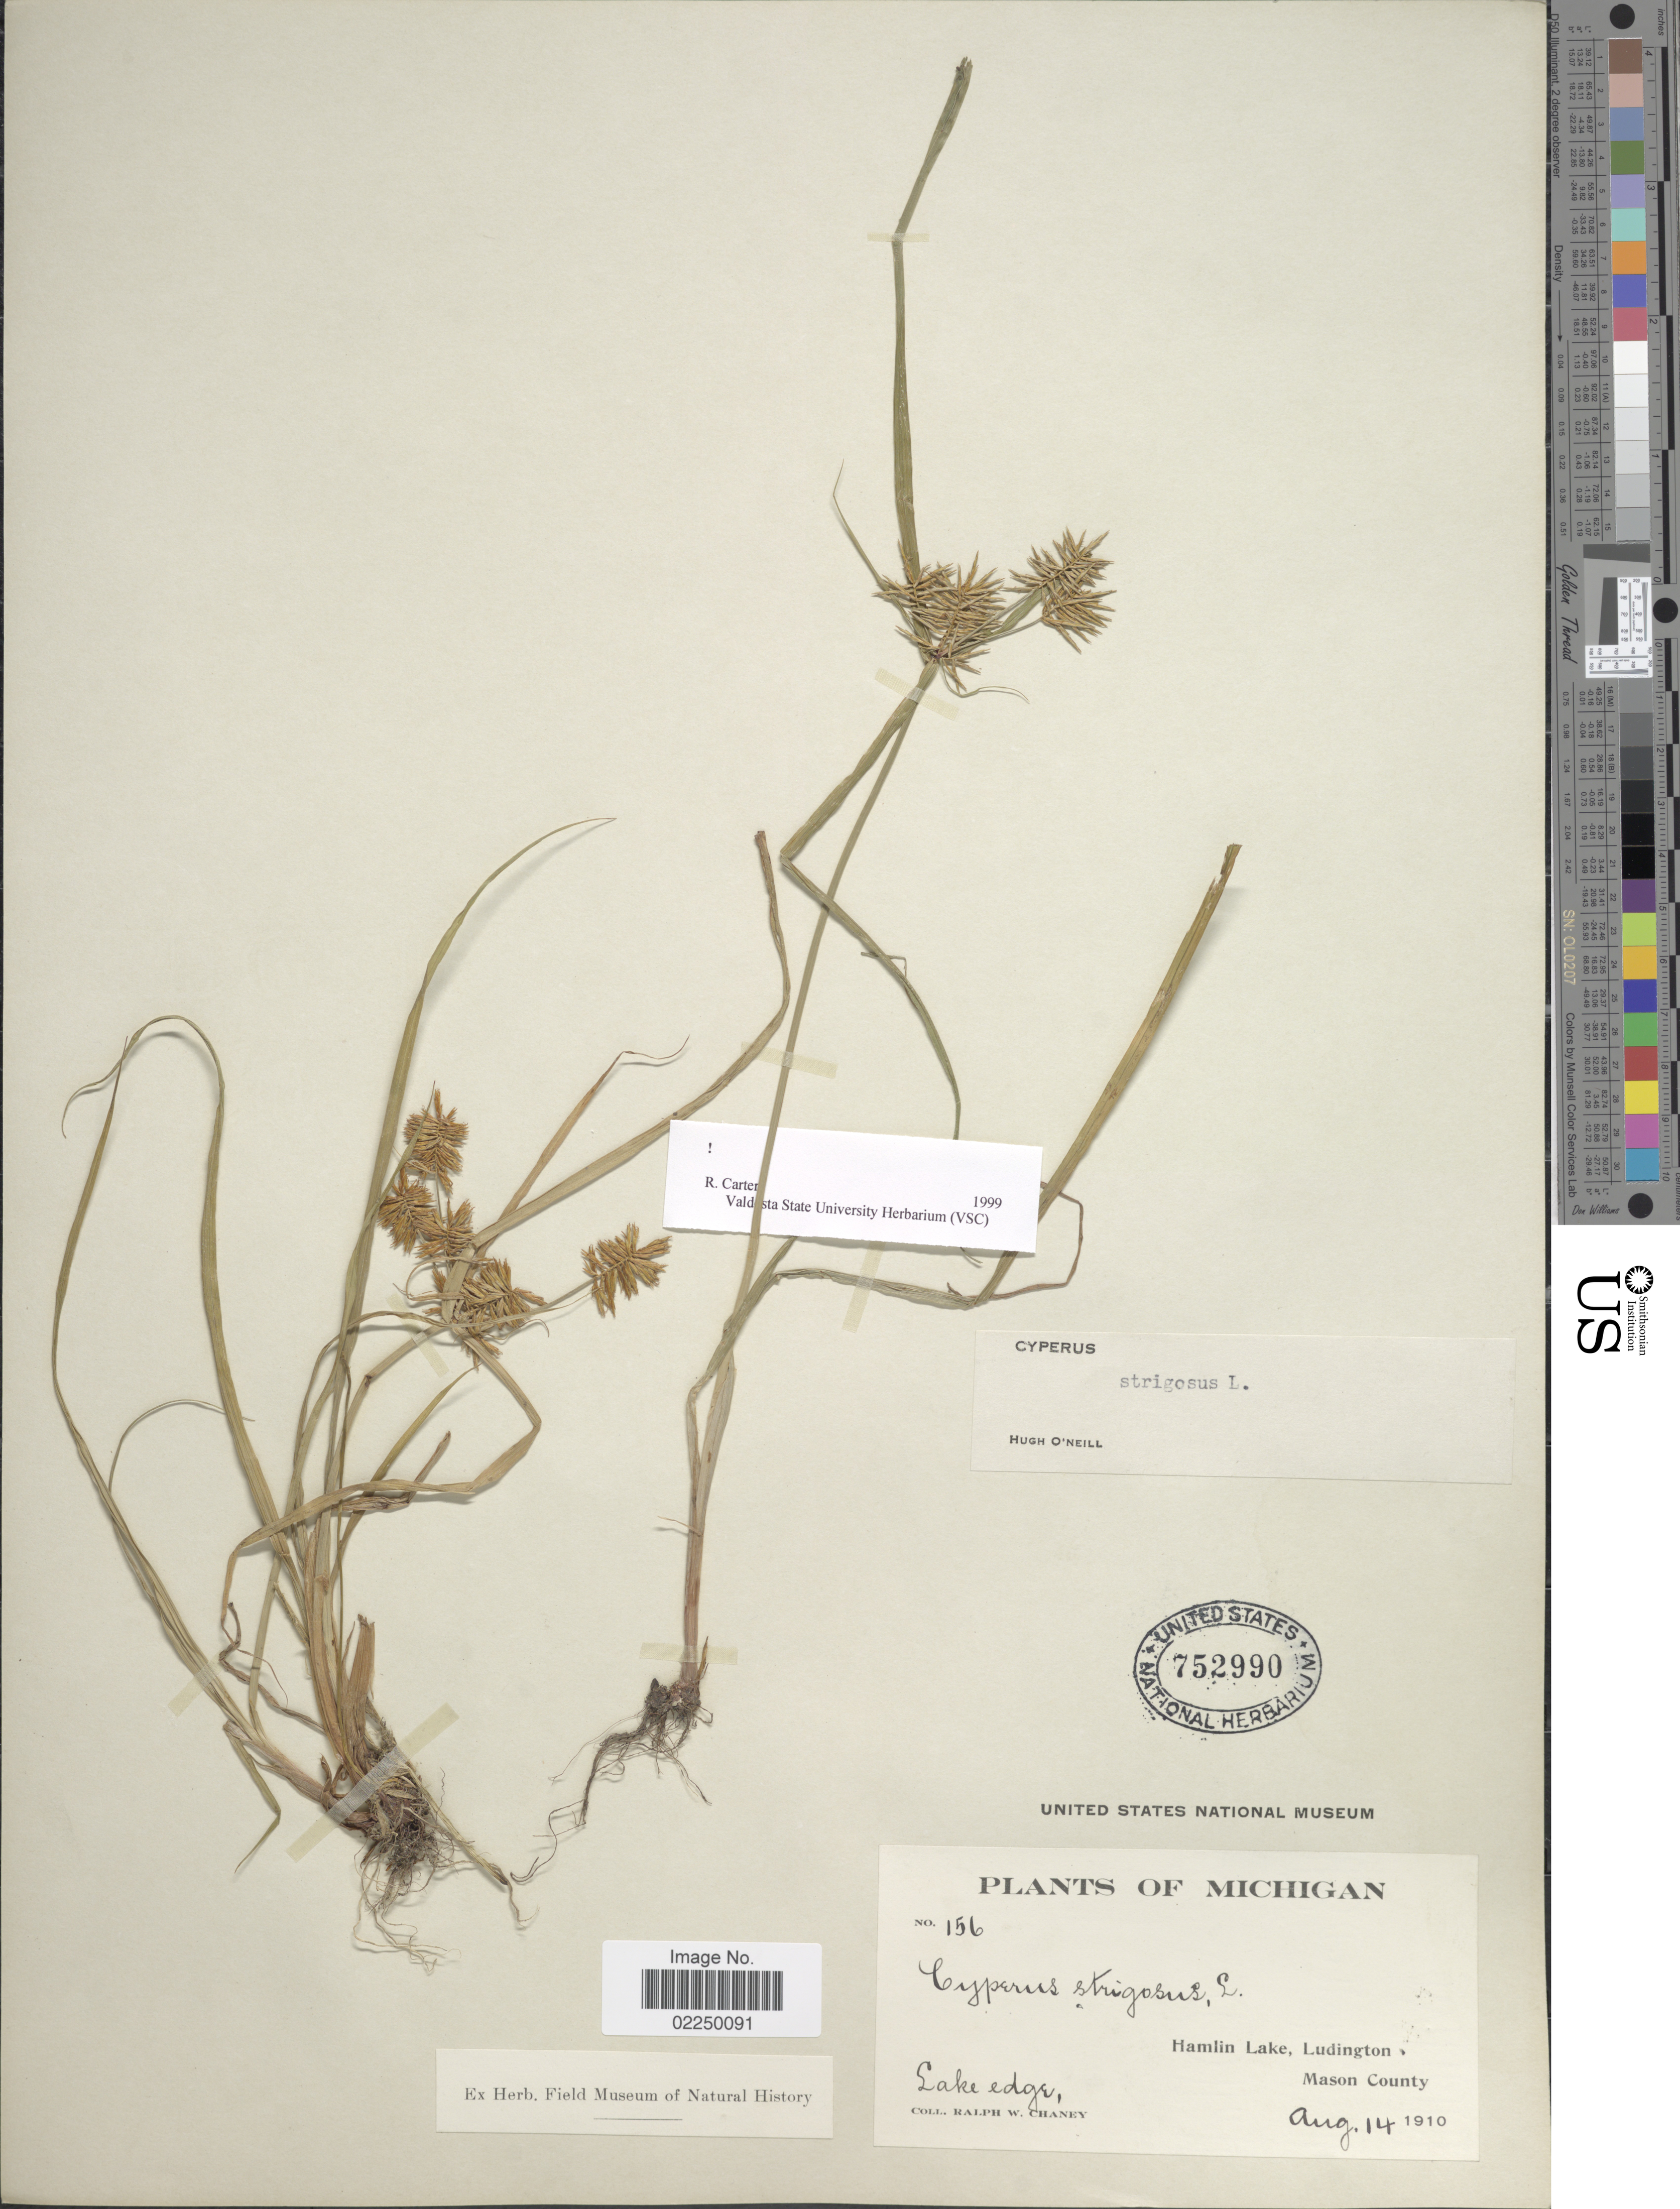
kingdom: Plantae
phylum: Tracheophyta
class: Liliopsida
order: Poales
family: Cyperaceae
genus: Cyperus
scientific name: Cyperus strigosus L.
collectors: R. Chaney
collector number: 156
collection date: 1910-08-14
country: United States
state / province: Michigan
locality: Hamlin Lake, Ludington, Mason County, lake edge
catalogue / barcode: US 752990